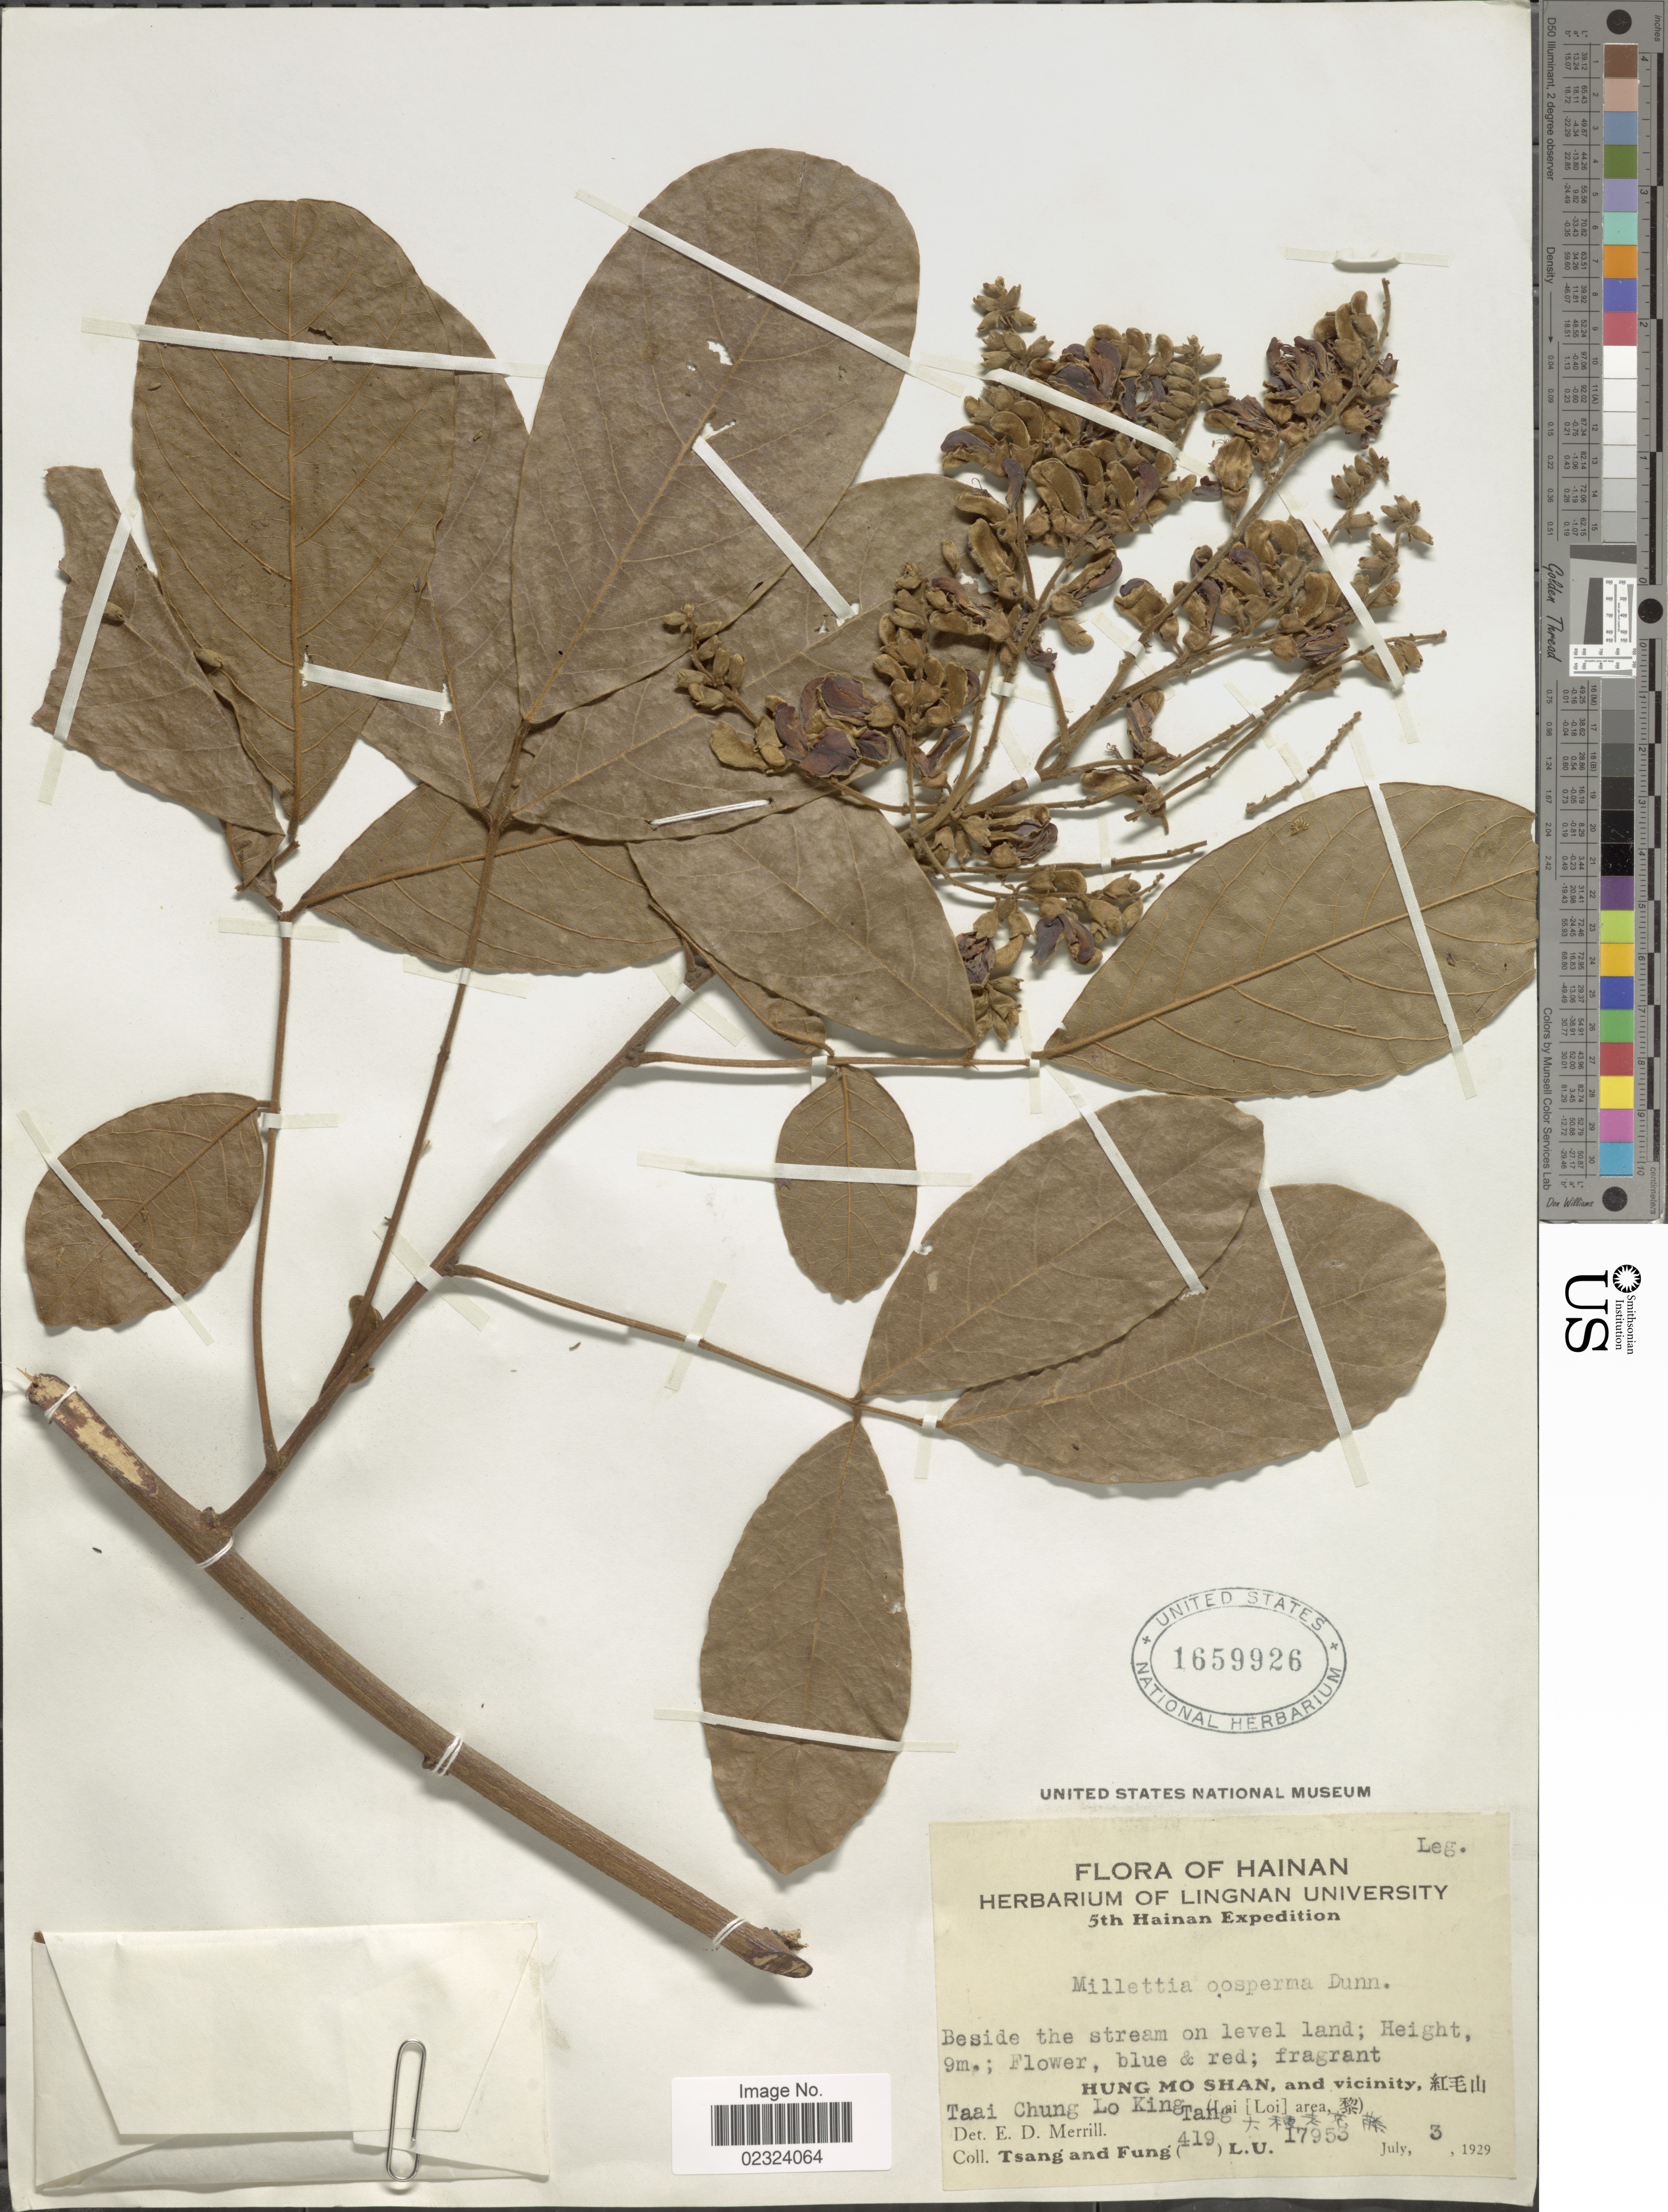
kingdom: Plantae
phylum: Tracheophyta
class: Magnoliopsida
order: Fabales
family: Fabaceae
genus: Millettia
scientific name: Millettia oosperma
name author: Dunn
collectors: -. T'sang & Fung, --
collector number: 419/17953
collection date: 1929-07-03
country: China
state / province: Hainan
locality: Beside the stream on level land. Hung Mo Shan, and vicinity, Taai Chung Lo King Tan ( Lai [Loi] area).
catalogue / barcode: US 1659926